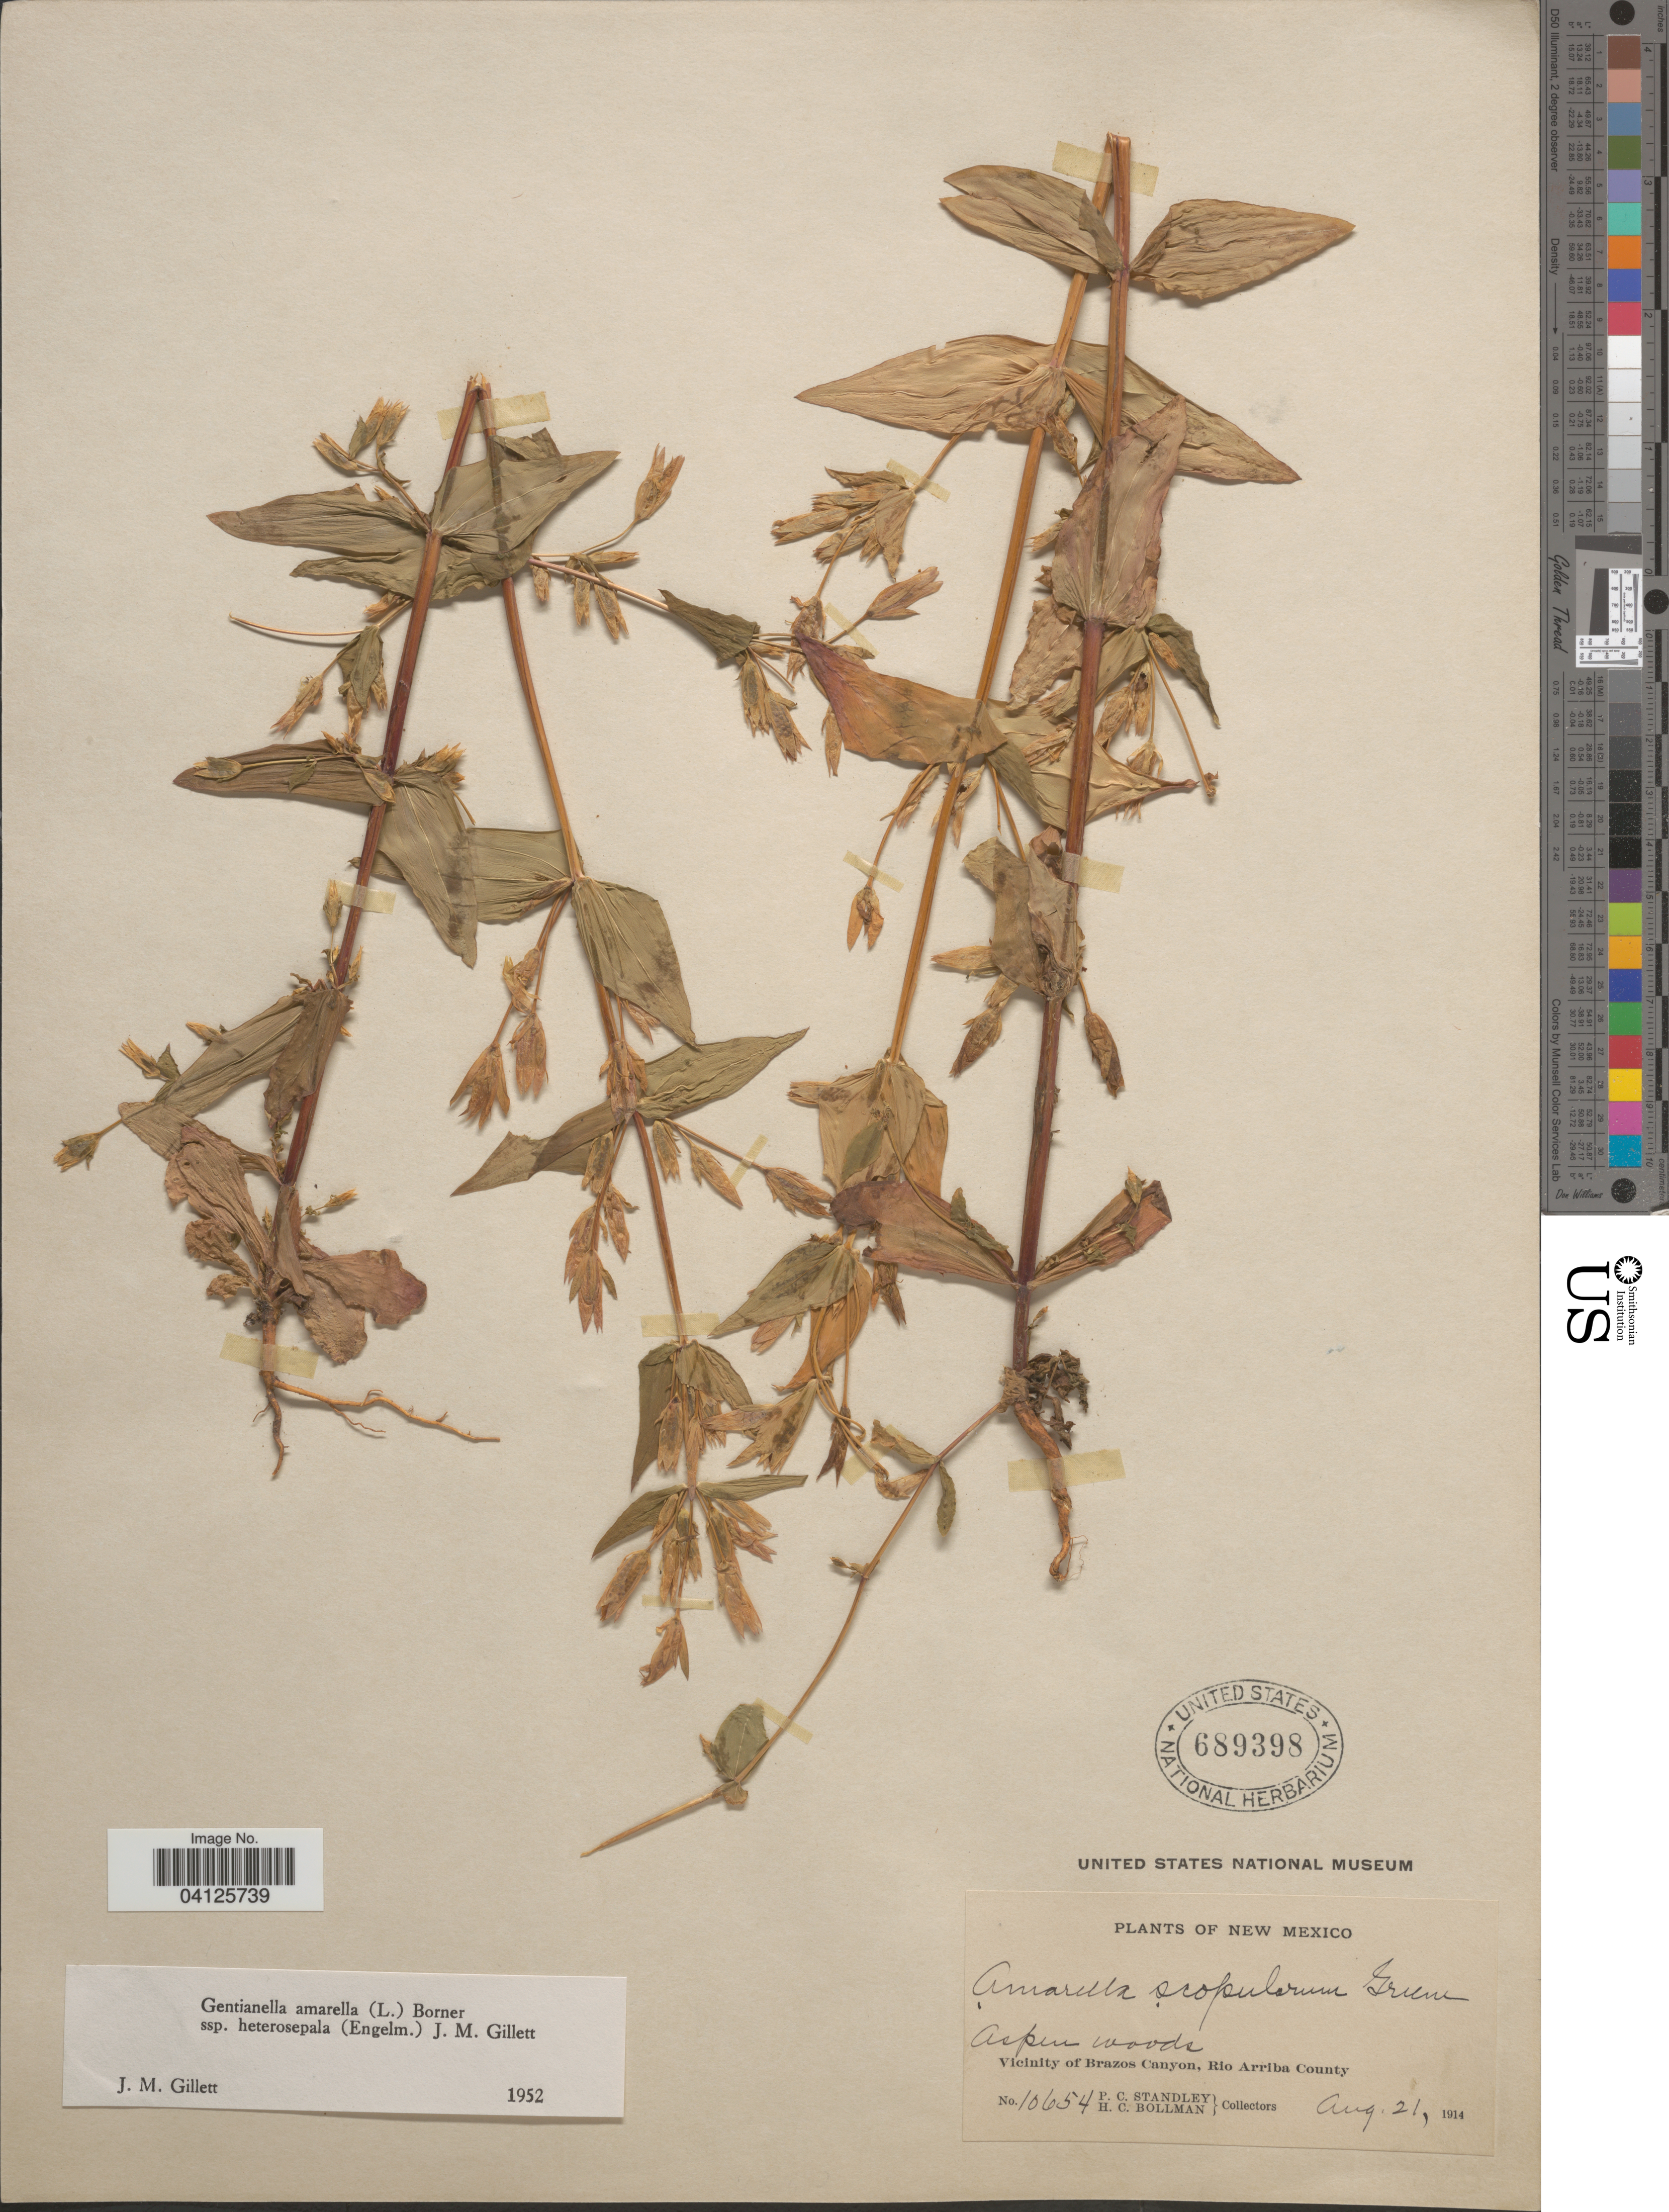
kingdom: Plantae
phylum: Tracheophyta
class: Magnoliopsida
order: Gentianales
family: Gentianaceae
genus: Gentianella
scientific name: Gentianella amarella subsp. heterosepala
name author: (Engelm.) J.M. Gillet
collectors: P. C. Standley & H. C. Bollman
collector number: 10654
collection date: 1914-08-21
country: United States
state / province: New Mexico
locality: Vicinity of Brazos Canyon, Rio Arriba County.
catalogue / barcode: US 689398